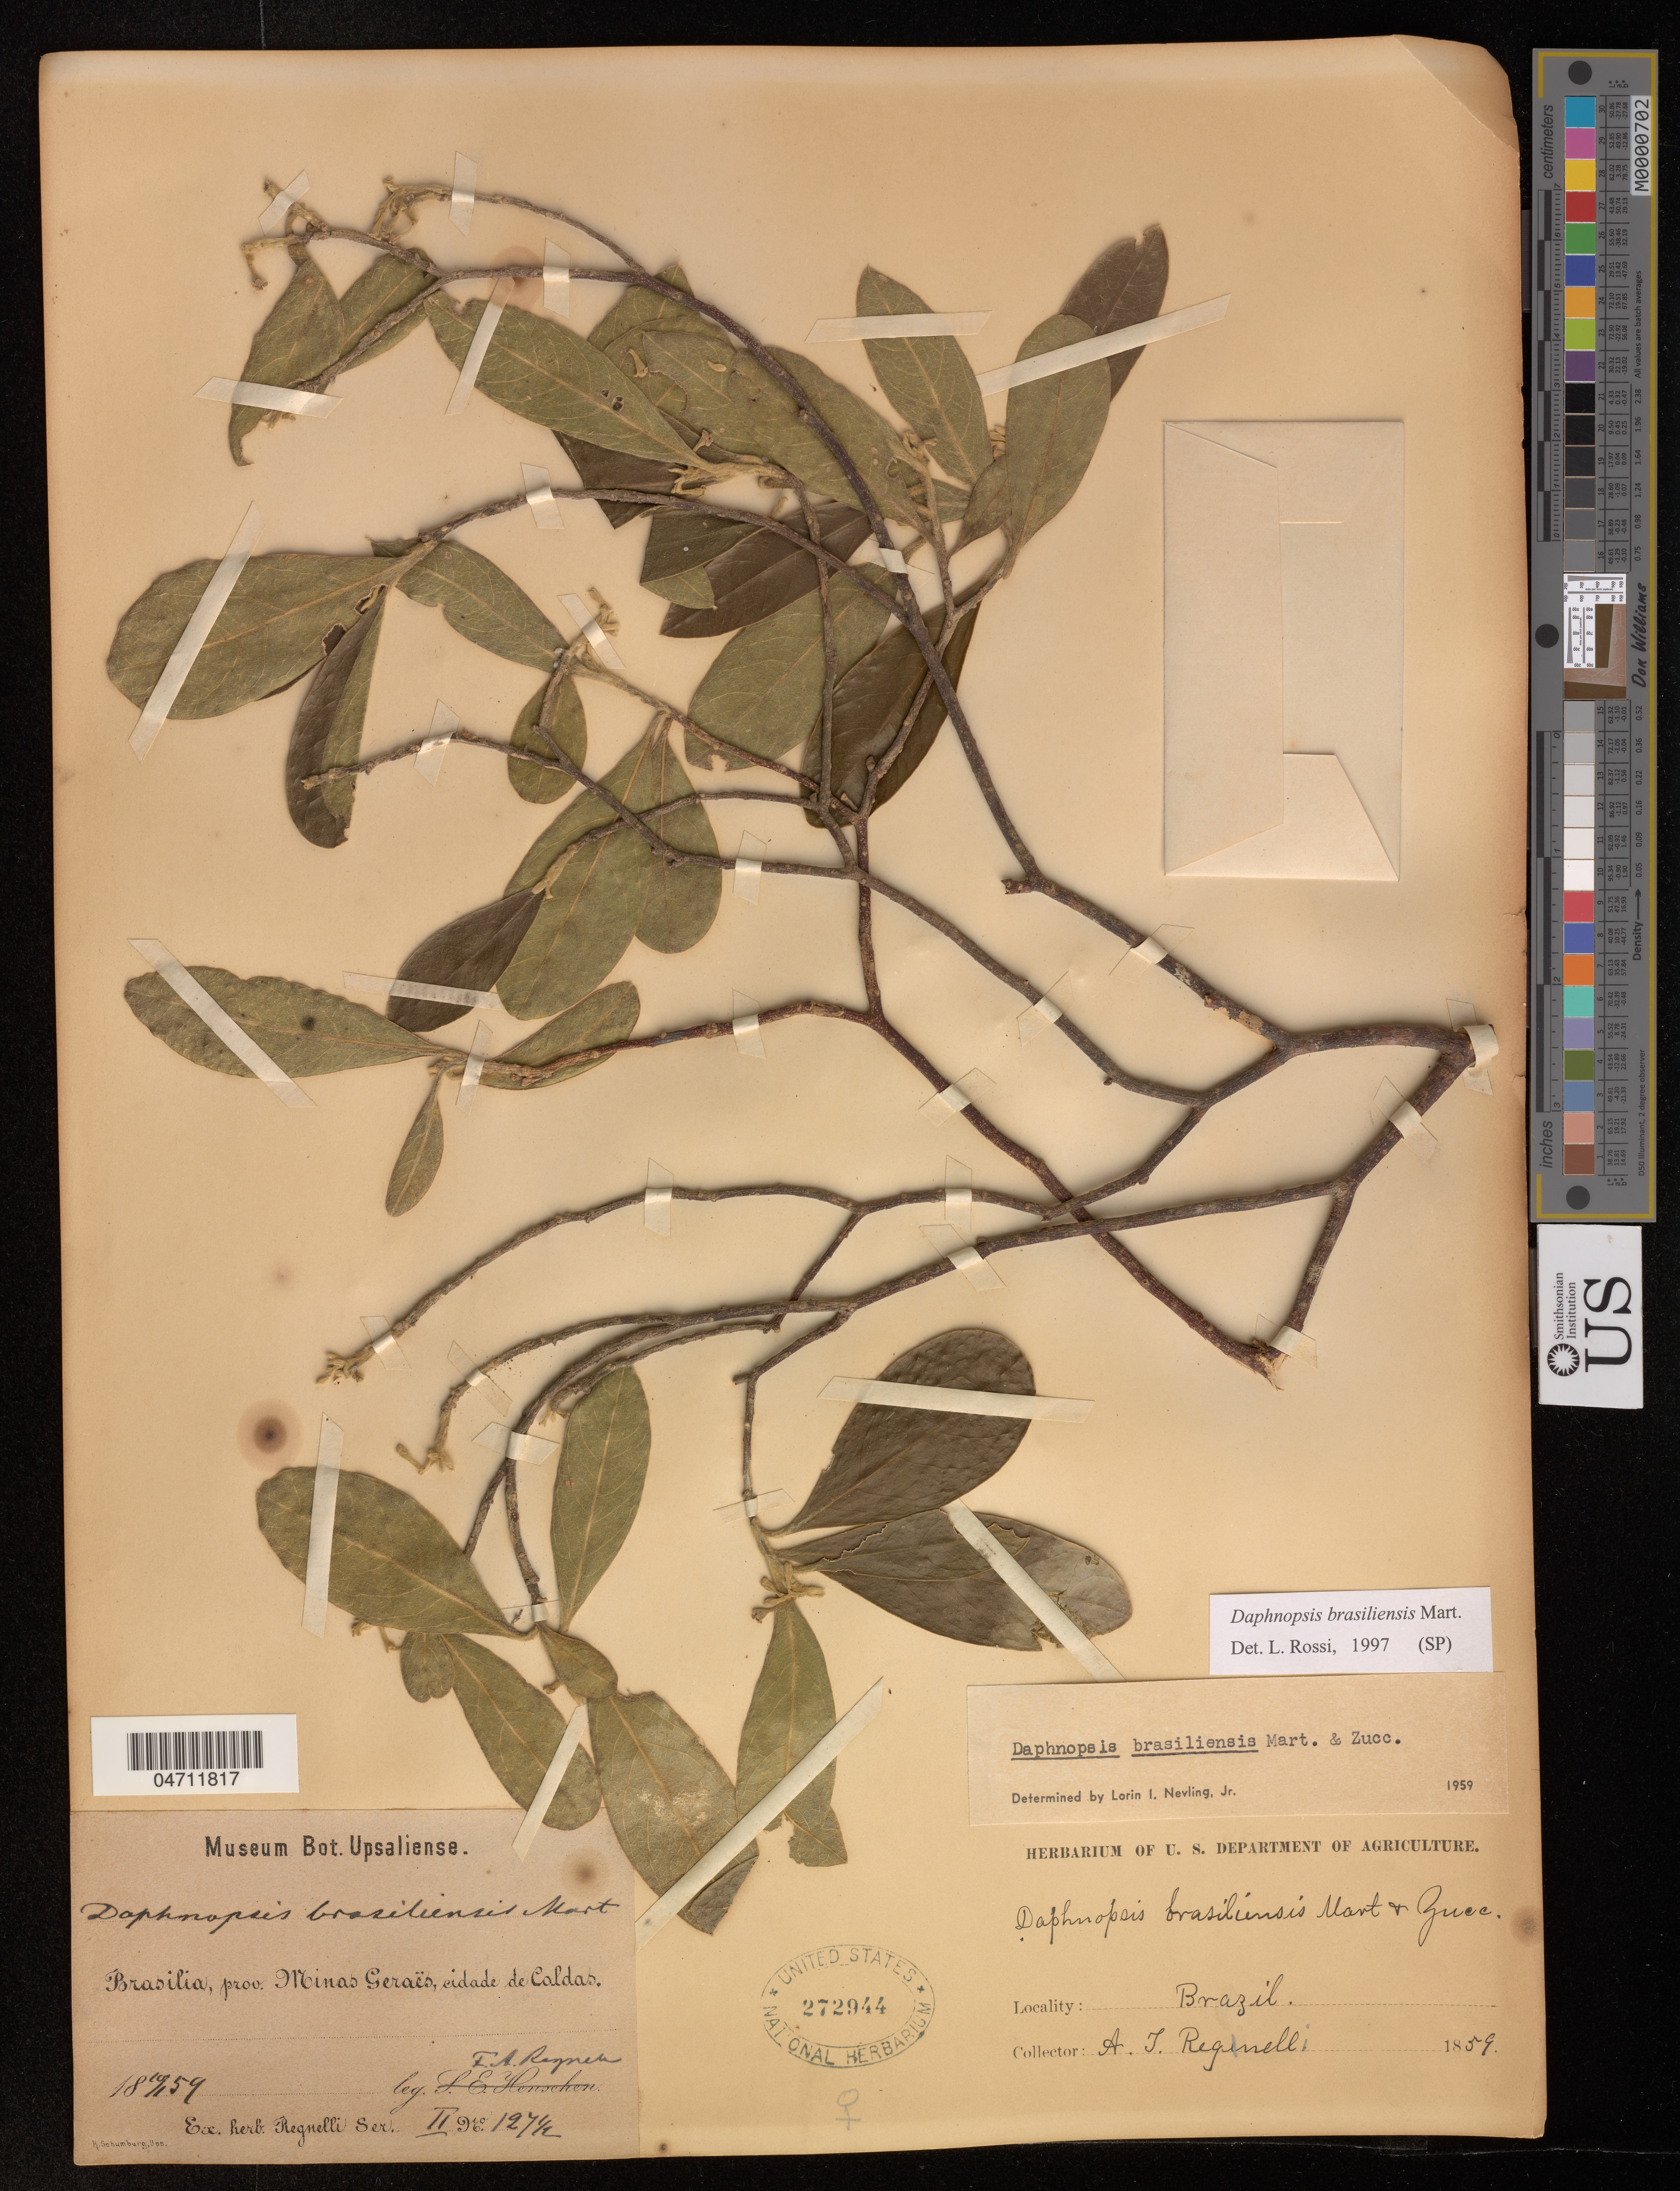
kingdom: Plantae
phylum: Tracheophyta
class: Magnoliopsida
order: Malvales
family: Thymelaeaceae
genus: Daphnopsis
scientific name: Daphnopsis brasiliensis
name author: Mart.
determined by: Rossi, L.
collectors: A. Regnelli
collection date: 1859-01-10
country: Brazil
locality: Minas Geraes, cidade de Caldas.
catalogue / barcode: US 272944